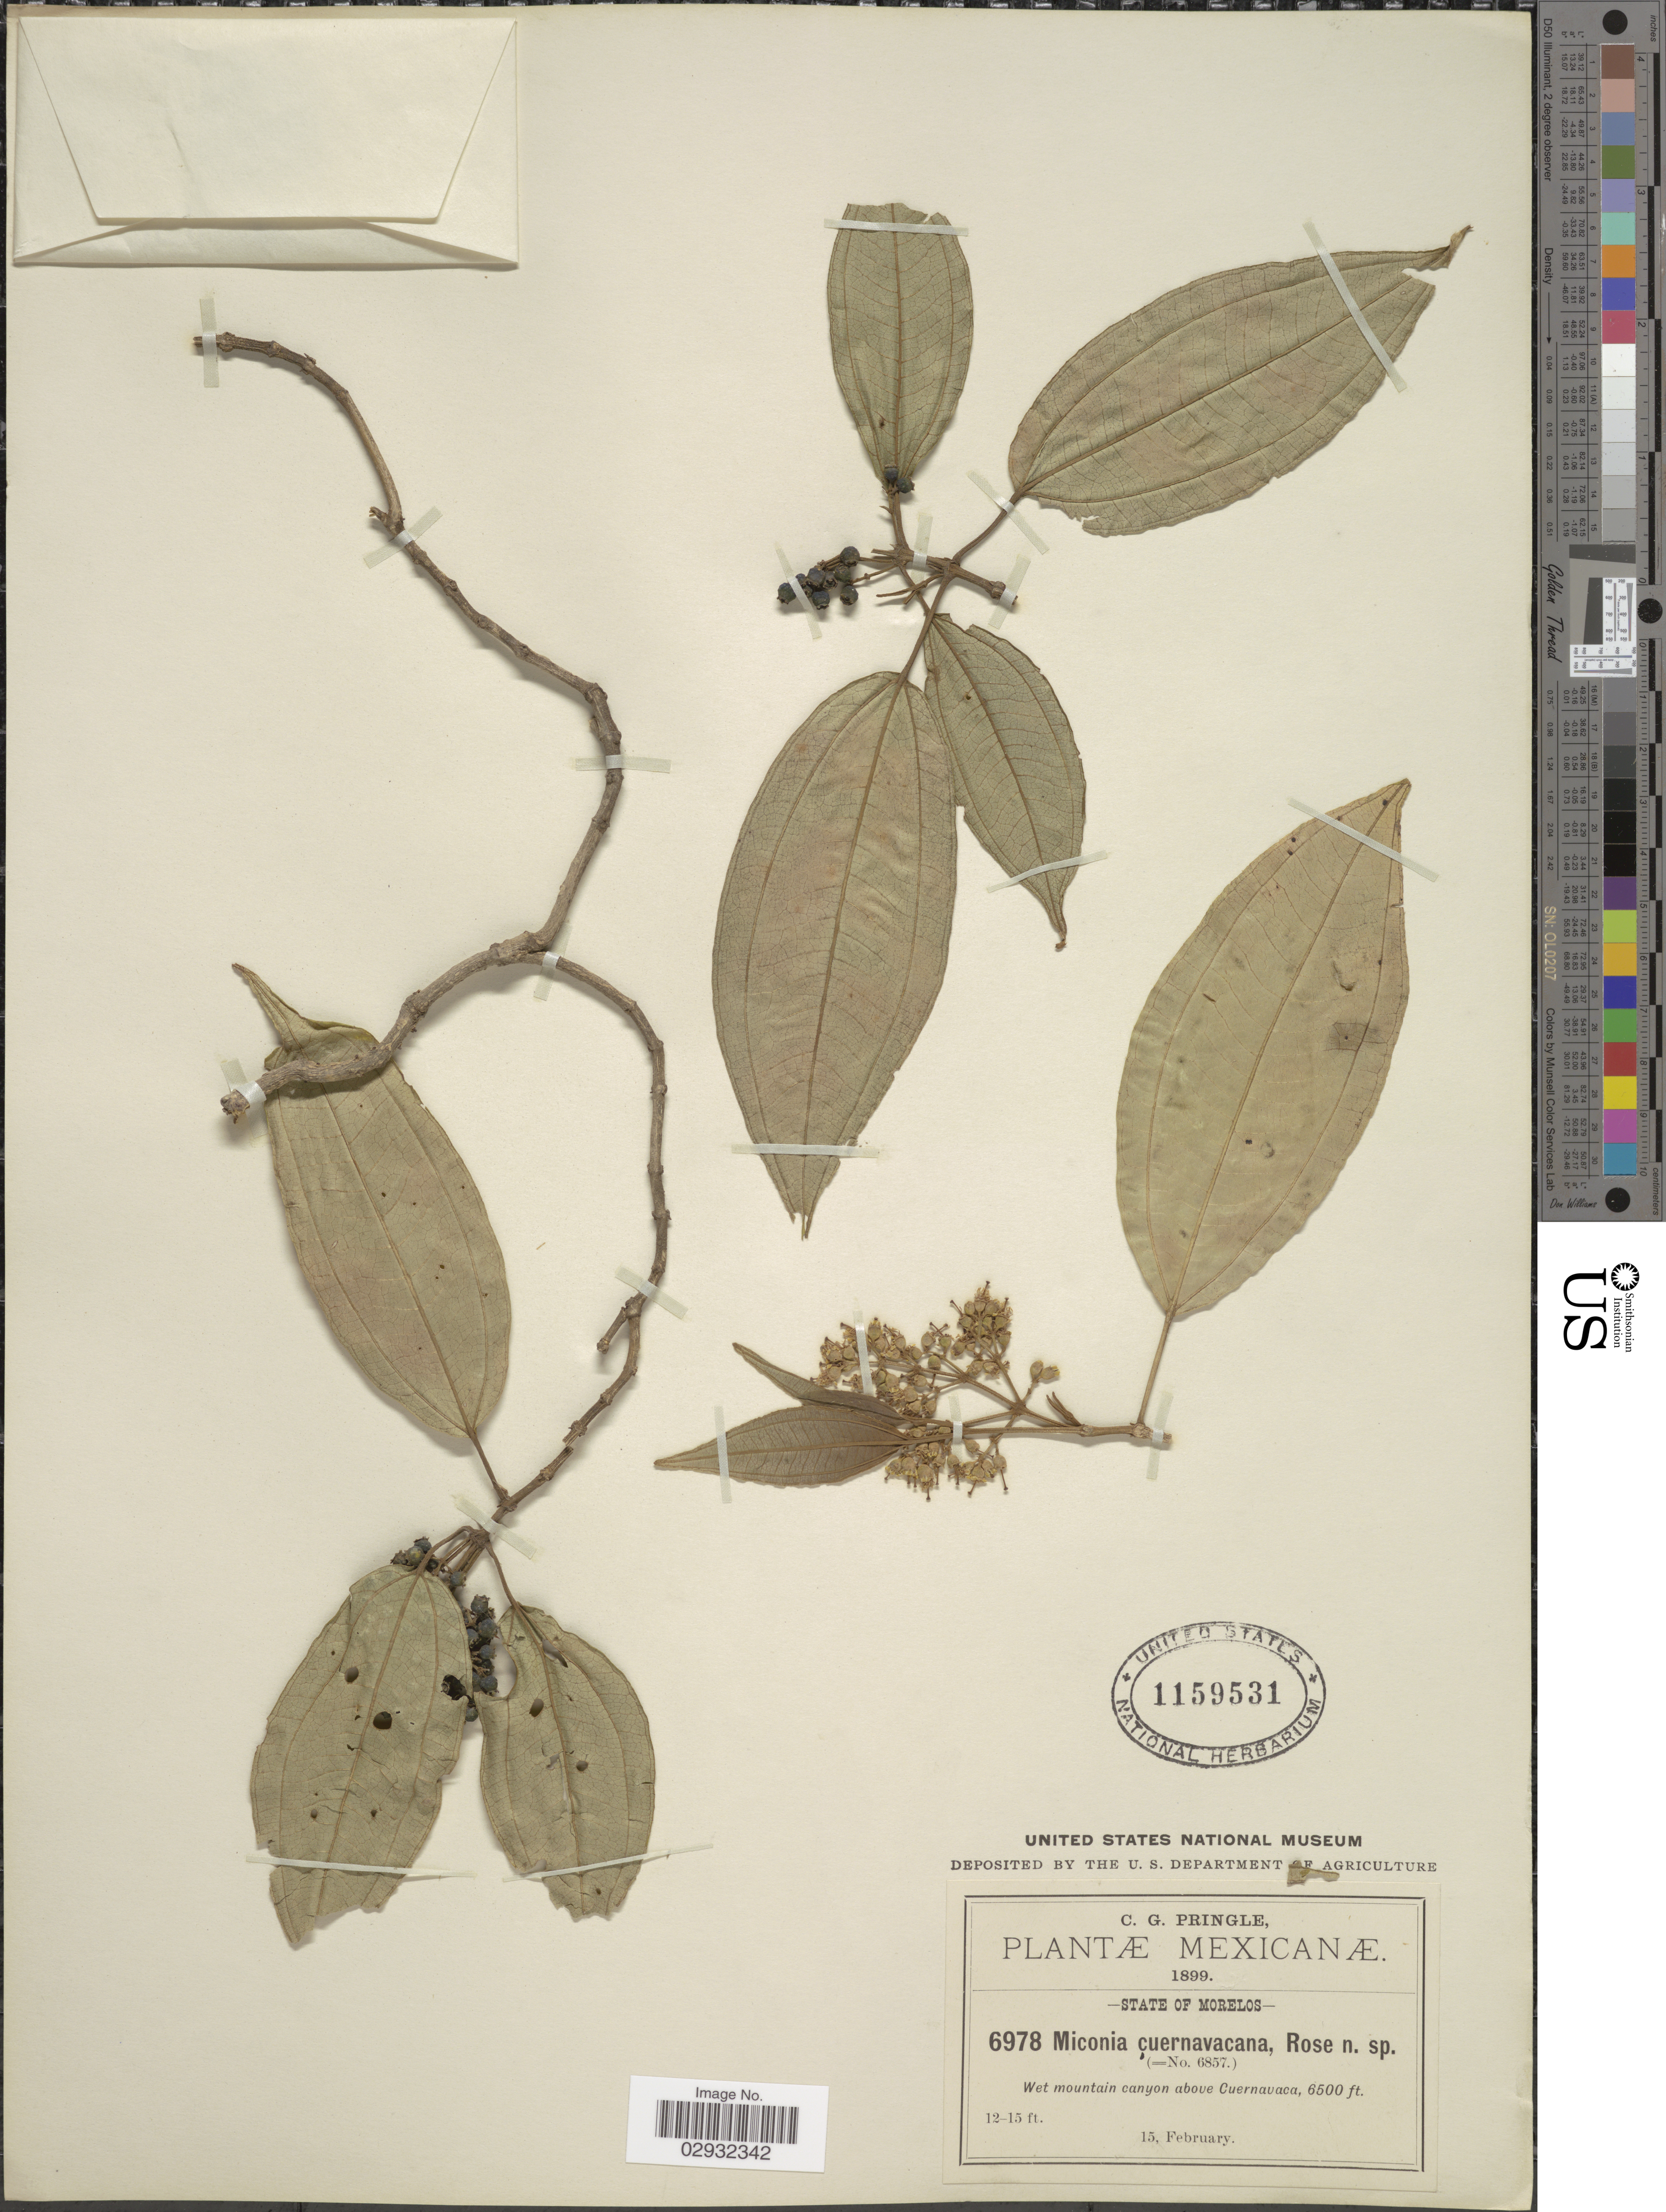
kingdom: Plantae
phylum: Tracheophyta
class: Magnoliopsida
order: Myrtales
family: Melastomataceae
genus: Miconia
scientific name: Miconia cuernavacana Rose, ined.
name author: Rose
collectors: C. G. Pringle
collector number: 6978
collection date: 1899-02-15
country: Mexico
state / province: Morelos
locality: Wet mountain canyon above Cuernavaca.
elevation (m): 1981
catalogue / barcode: US 1159531